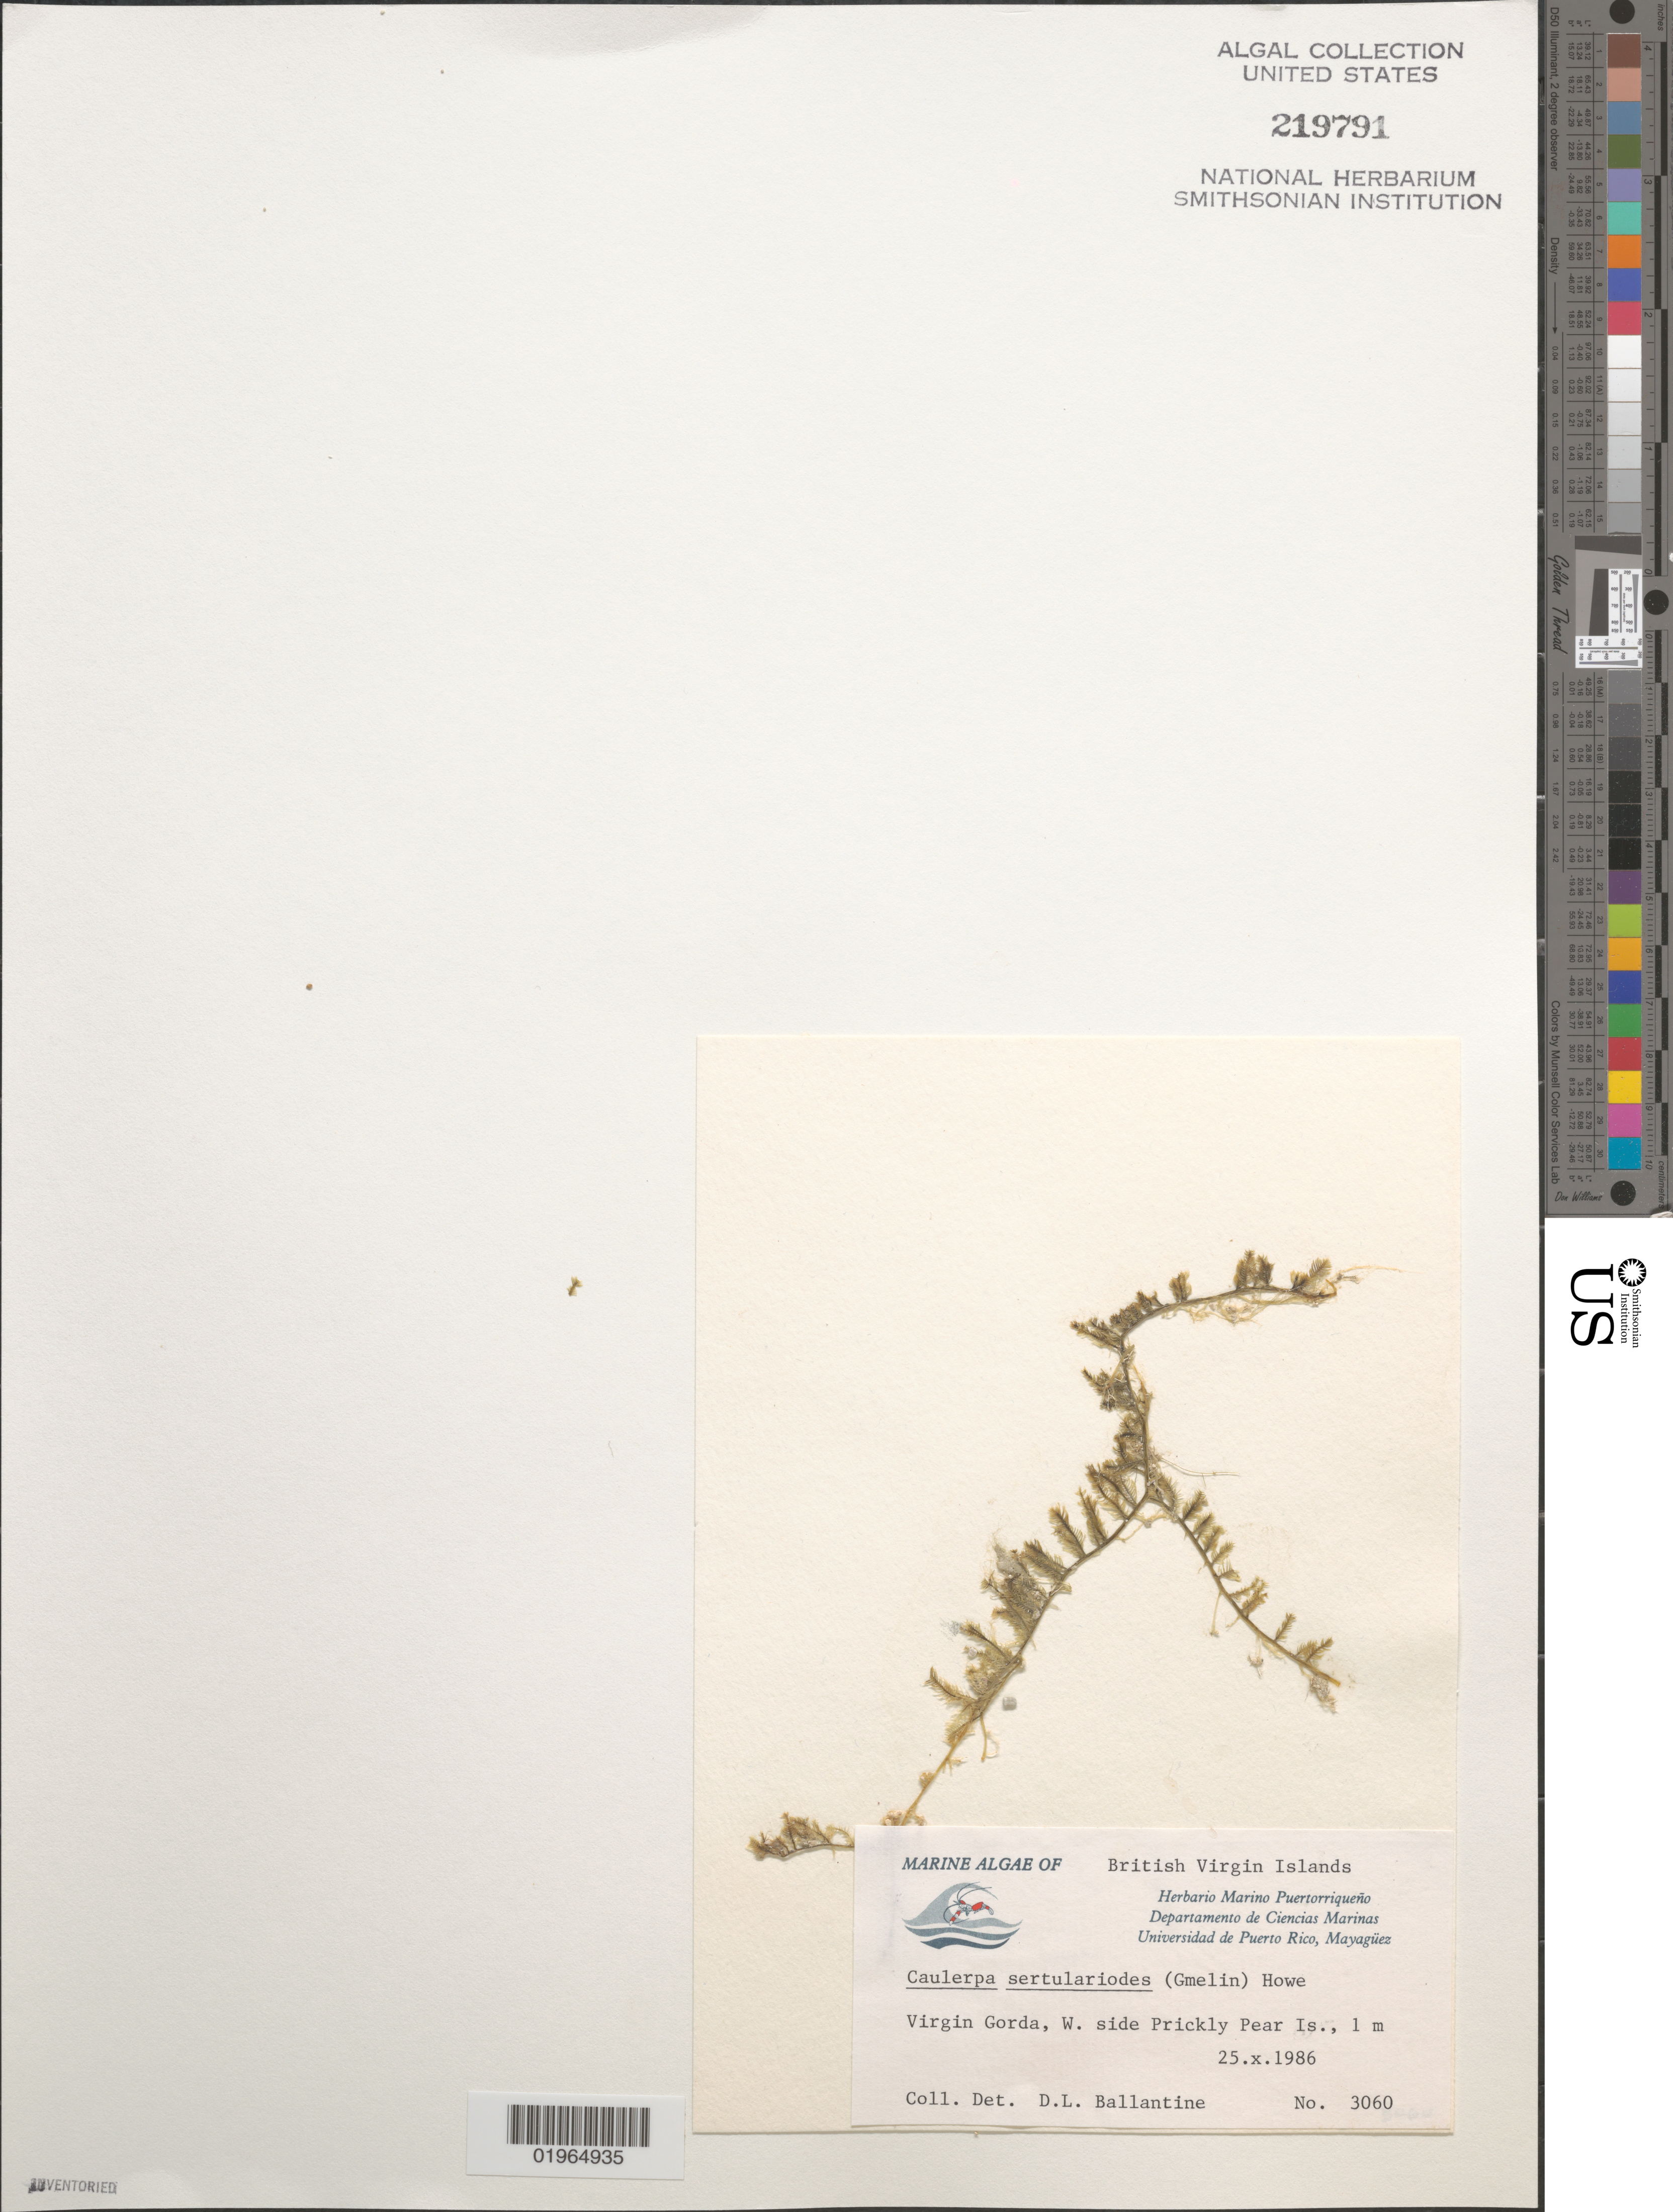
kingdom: Plantae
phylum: Chlorophyta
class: Ulvophyceae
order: Bryopsidales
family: Caulerpaceae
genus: Caulerpa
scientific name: Caulerpa sertularioides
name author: (S.G. Gmel.) M. Howe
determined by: Ballantine, D. L.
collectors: D.L. Ballantine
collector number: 3060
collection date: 1986-10-25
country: British Virgin Islands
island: Virgin Gorda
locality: W. side Prickly Pear Is.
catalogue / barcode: US 219791